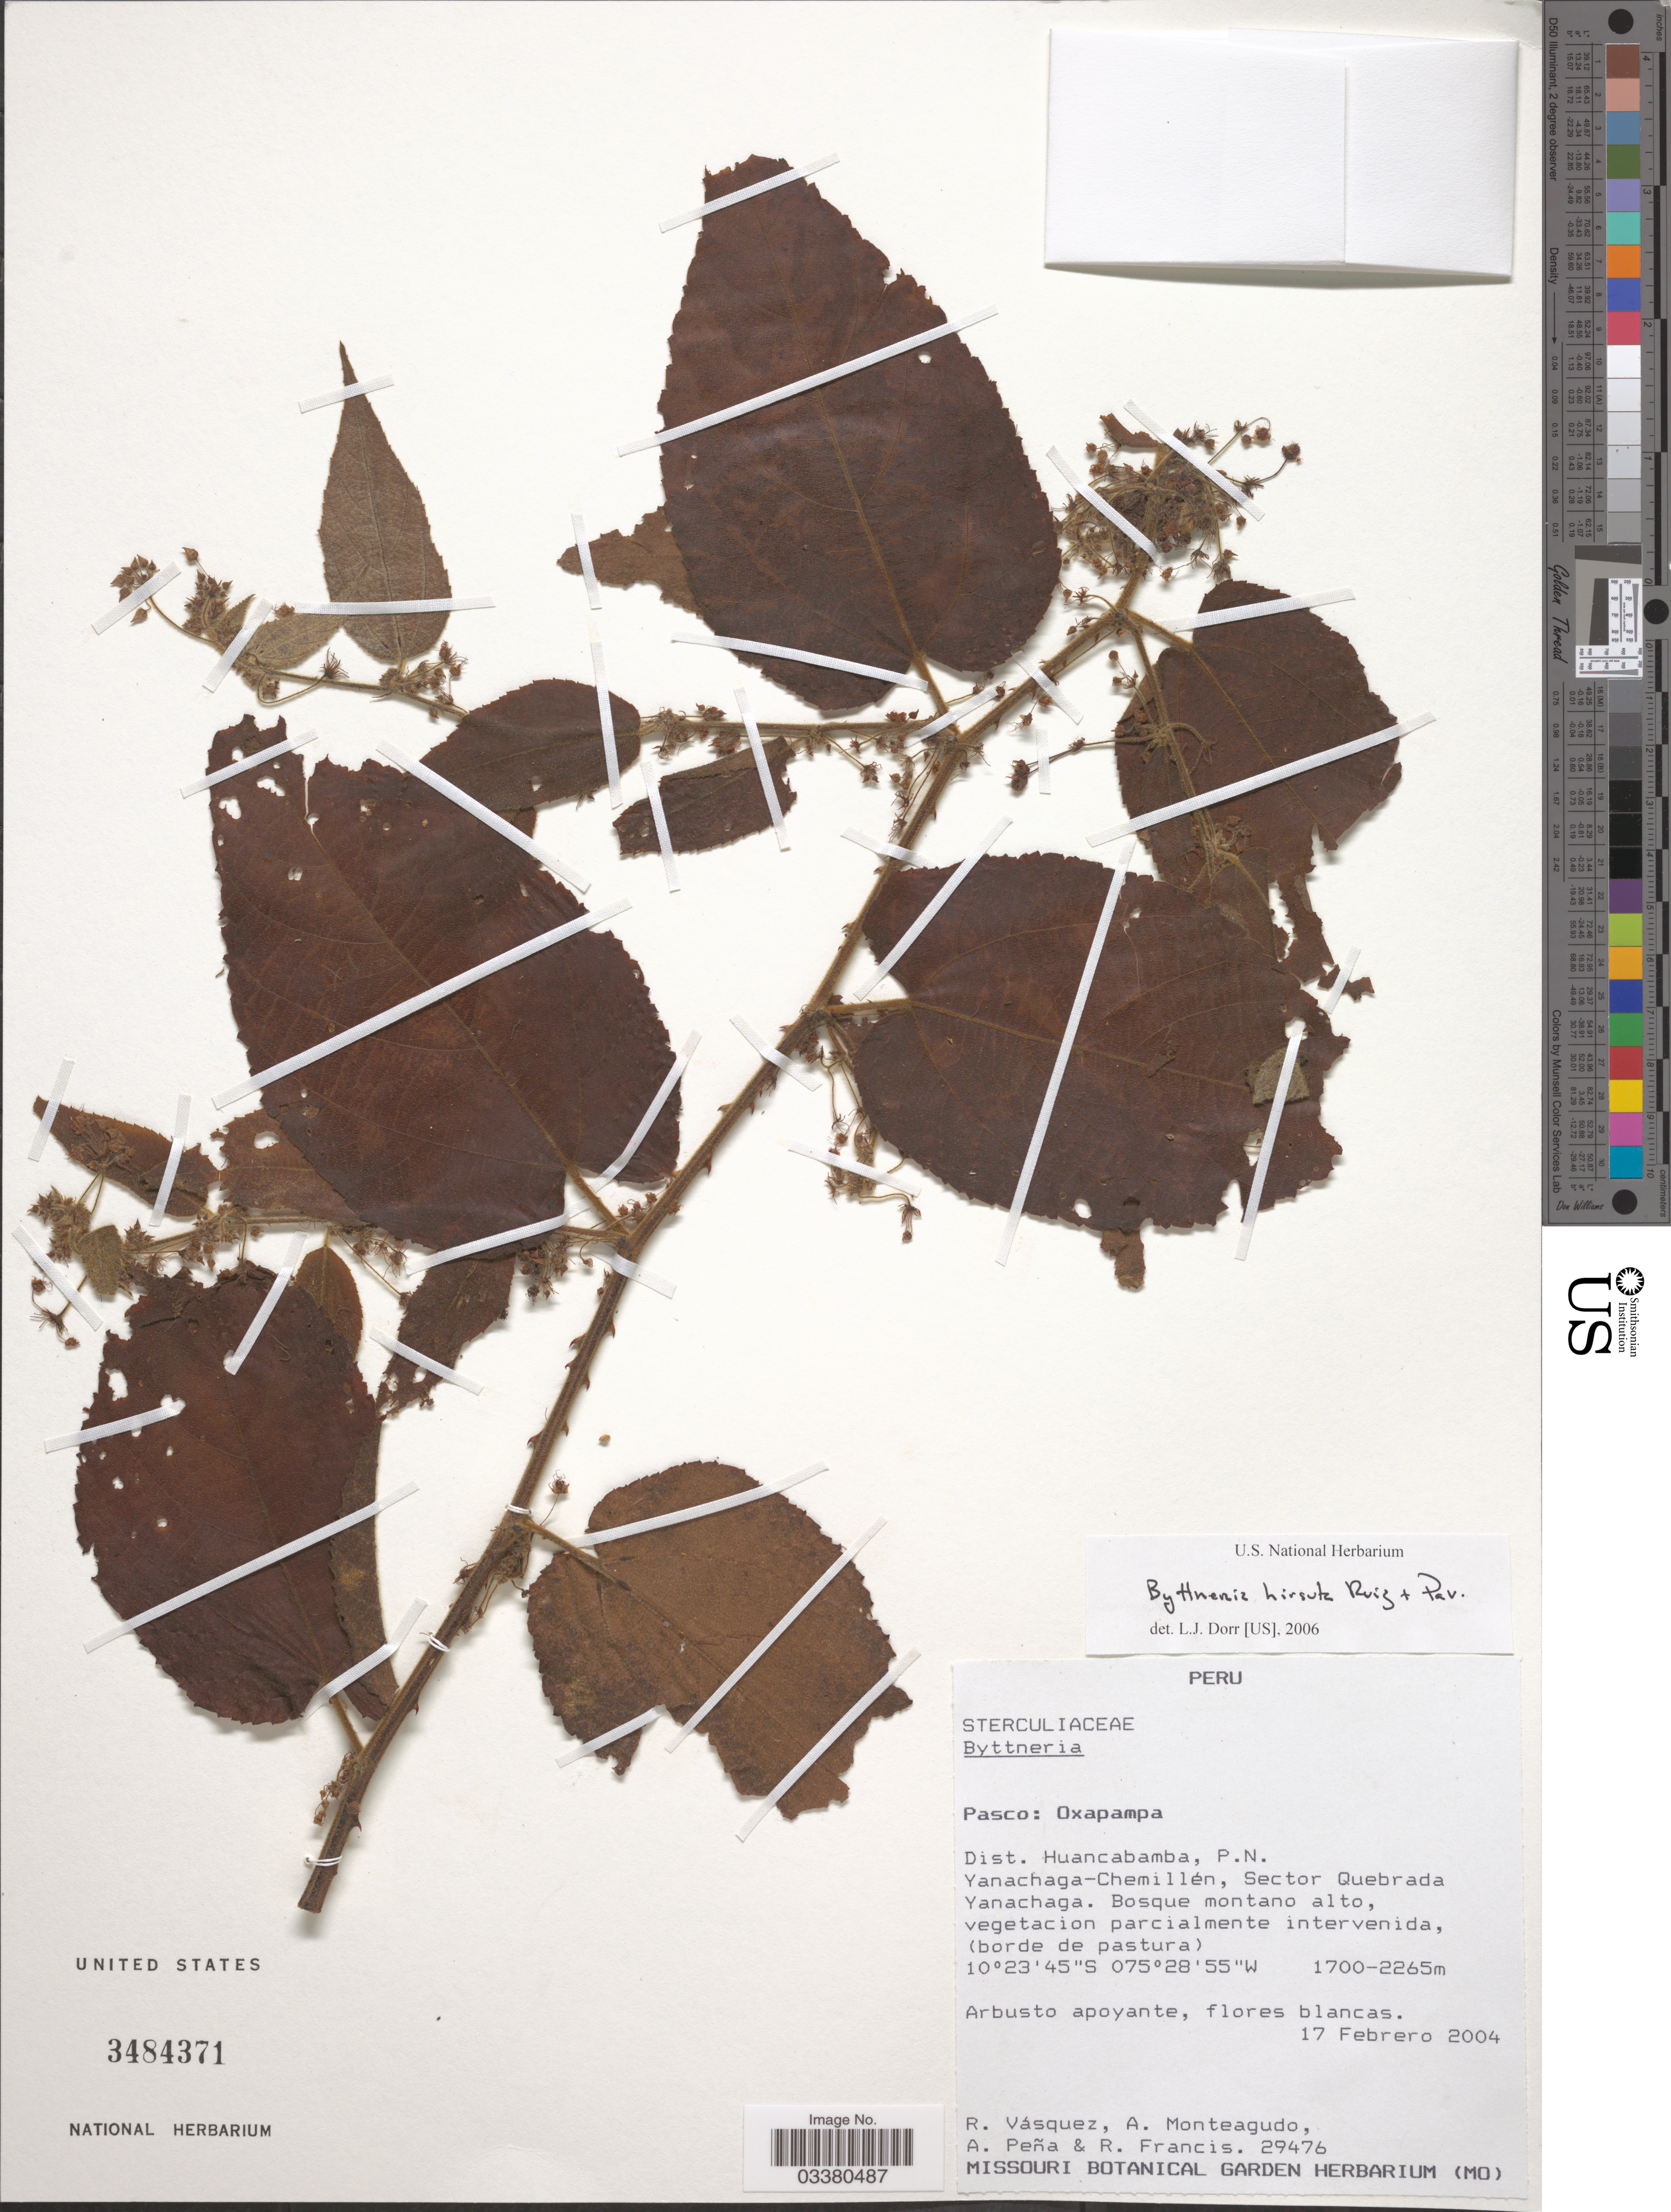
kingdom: Plantae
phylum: Tracheophyta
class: Magnoliopsida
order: Malvales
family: Malvaceae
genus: Byttneria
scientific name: Byttneria hirsuta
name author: Ruiz & Pav.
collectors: R. Vásquez, A. Monteagudo, A. Peña & R. Francis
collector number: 29476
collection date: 2004-02-17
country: Peru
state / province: Pasco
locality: Oxapampa. Dist. Huancabamba, P.N. Yanachaga-Chemillén, Sector Quebrada Yanachaga.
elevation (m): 1700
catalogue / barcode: US 3484371